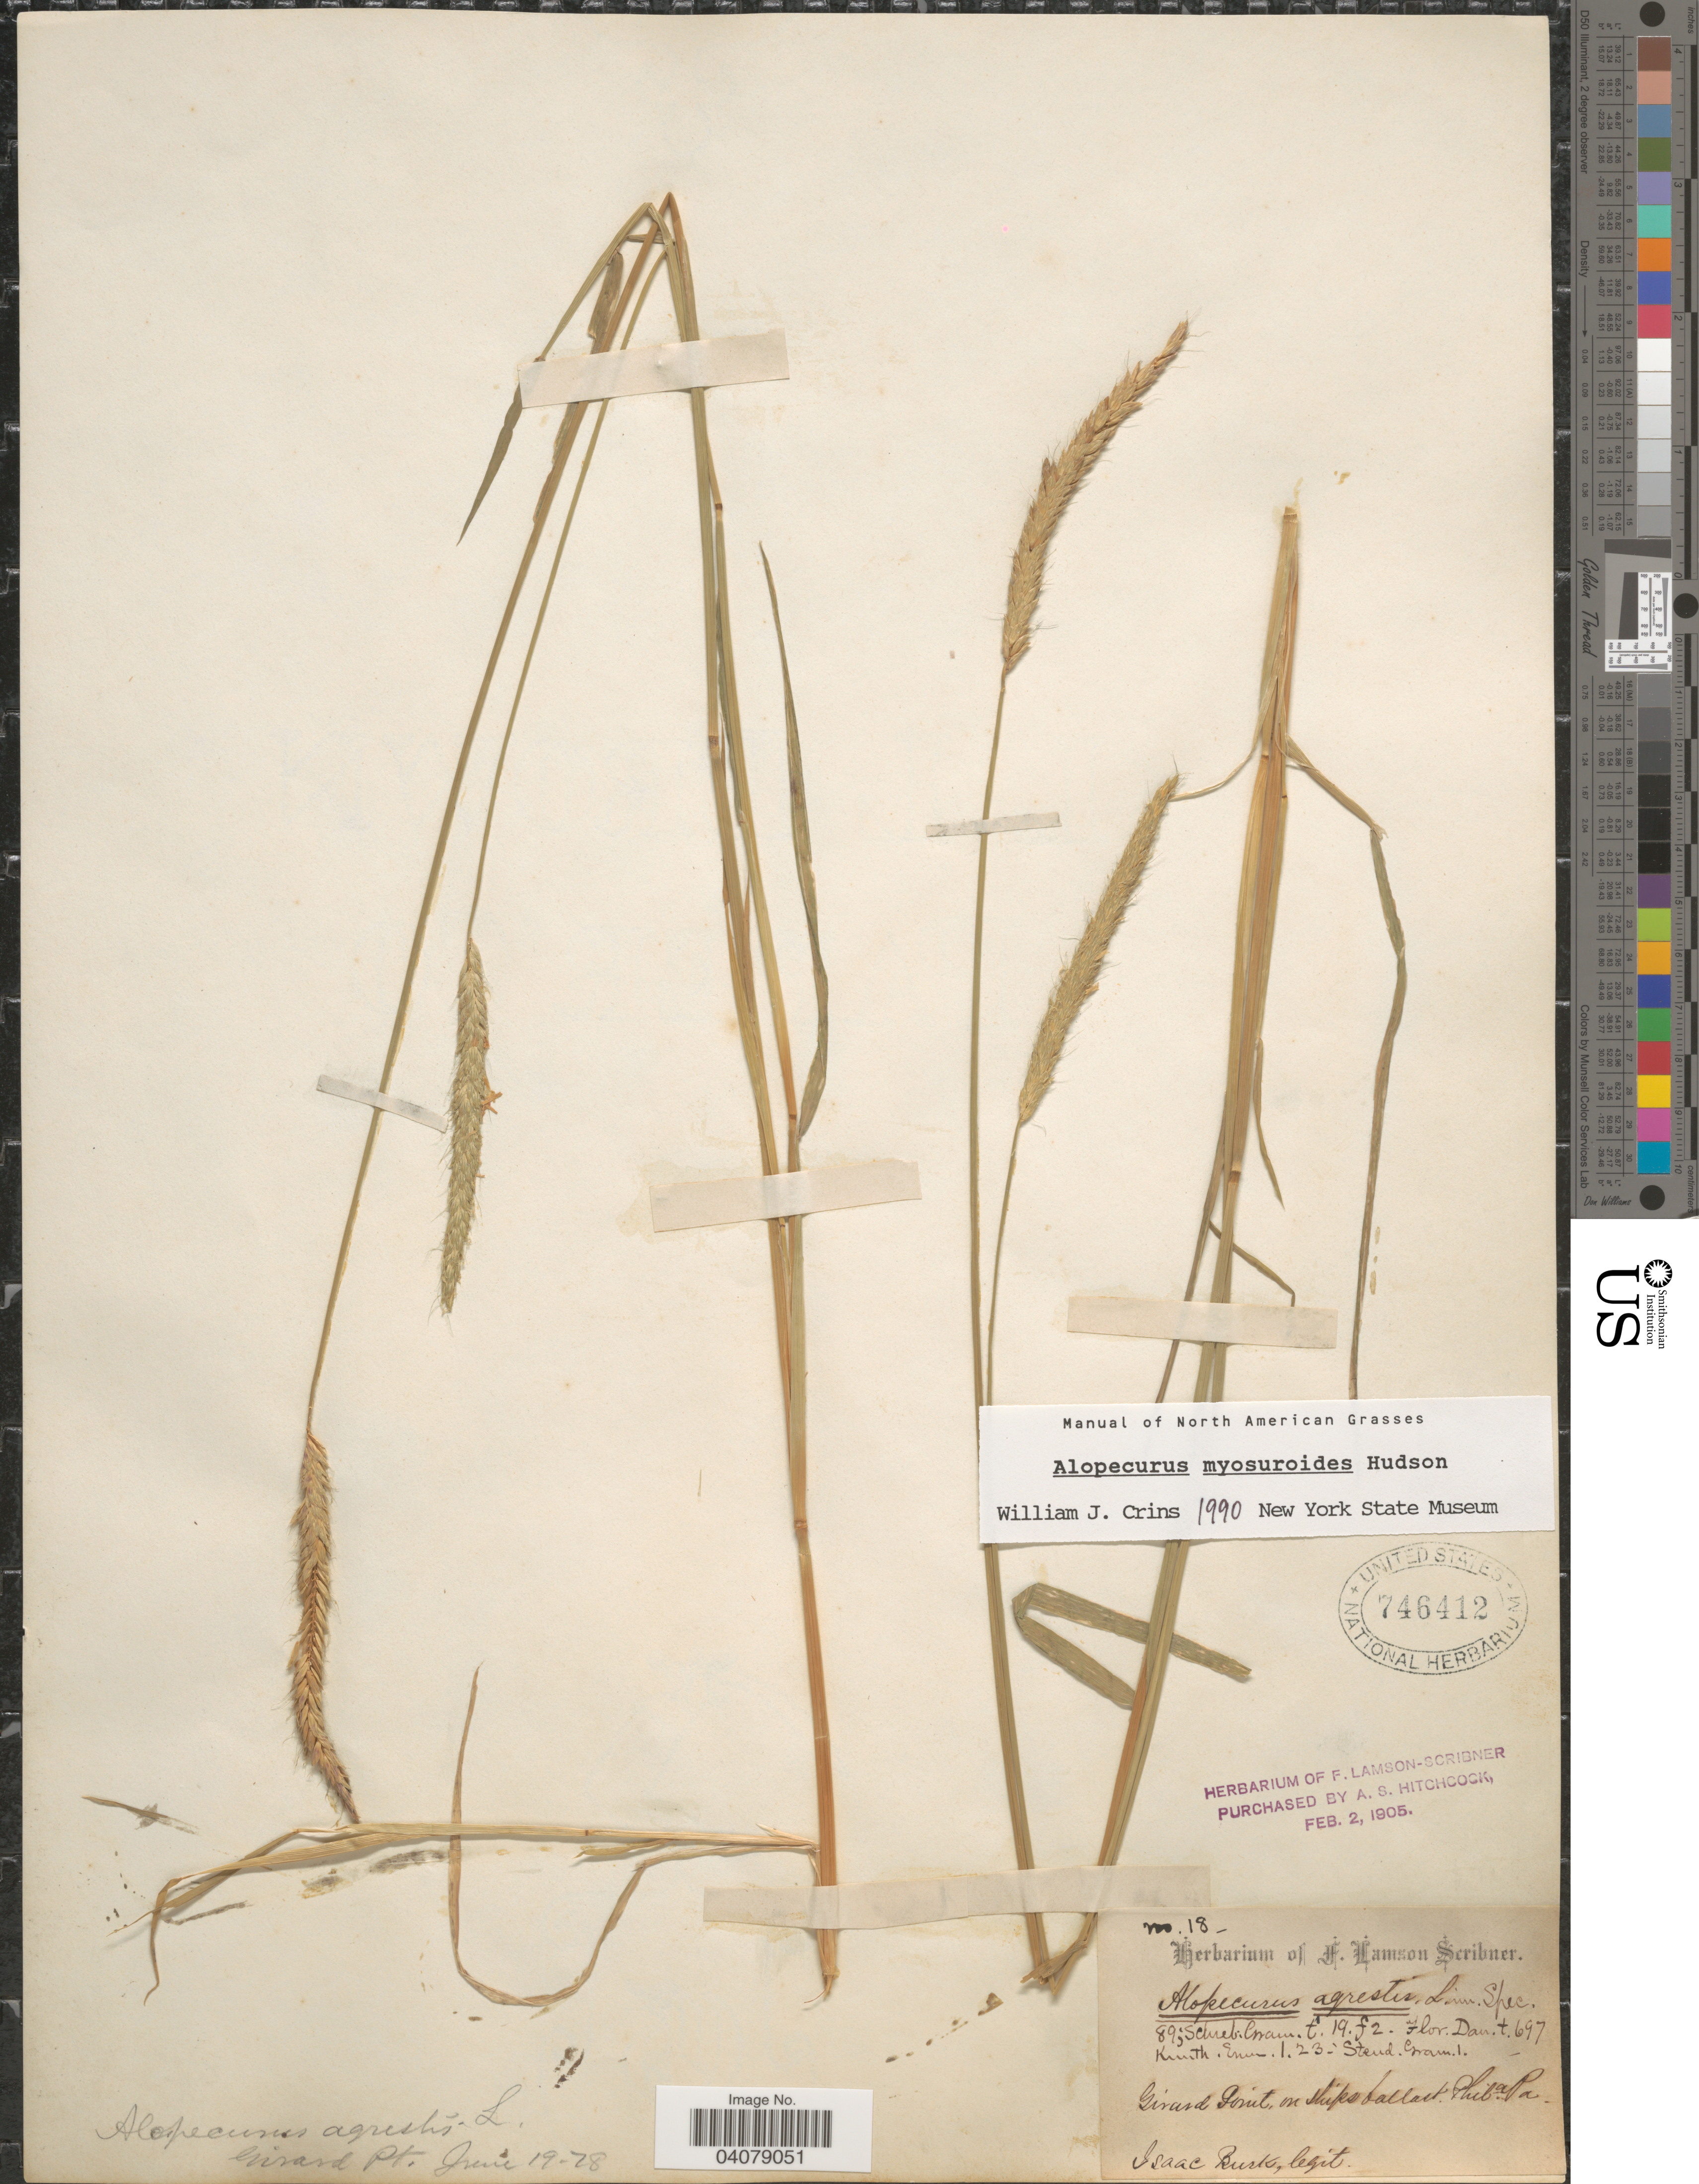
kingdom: Plantae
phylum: Tracheophyta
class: Liliopsida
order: Poales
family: Poaceae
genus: Alopecurus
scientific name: Alopecurus myosuroides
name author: Huds.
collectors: I. Burk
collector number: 18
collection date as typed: Transcribed d/m/y: 19/6/78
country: United States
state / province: Pennsylvania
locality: Girard Point, on ships ballast. Phila.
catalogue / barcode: US 746412